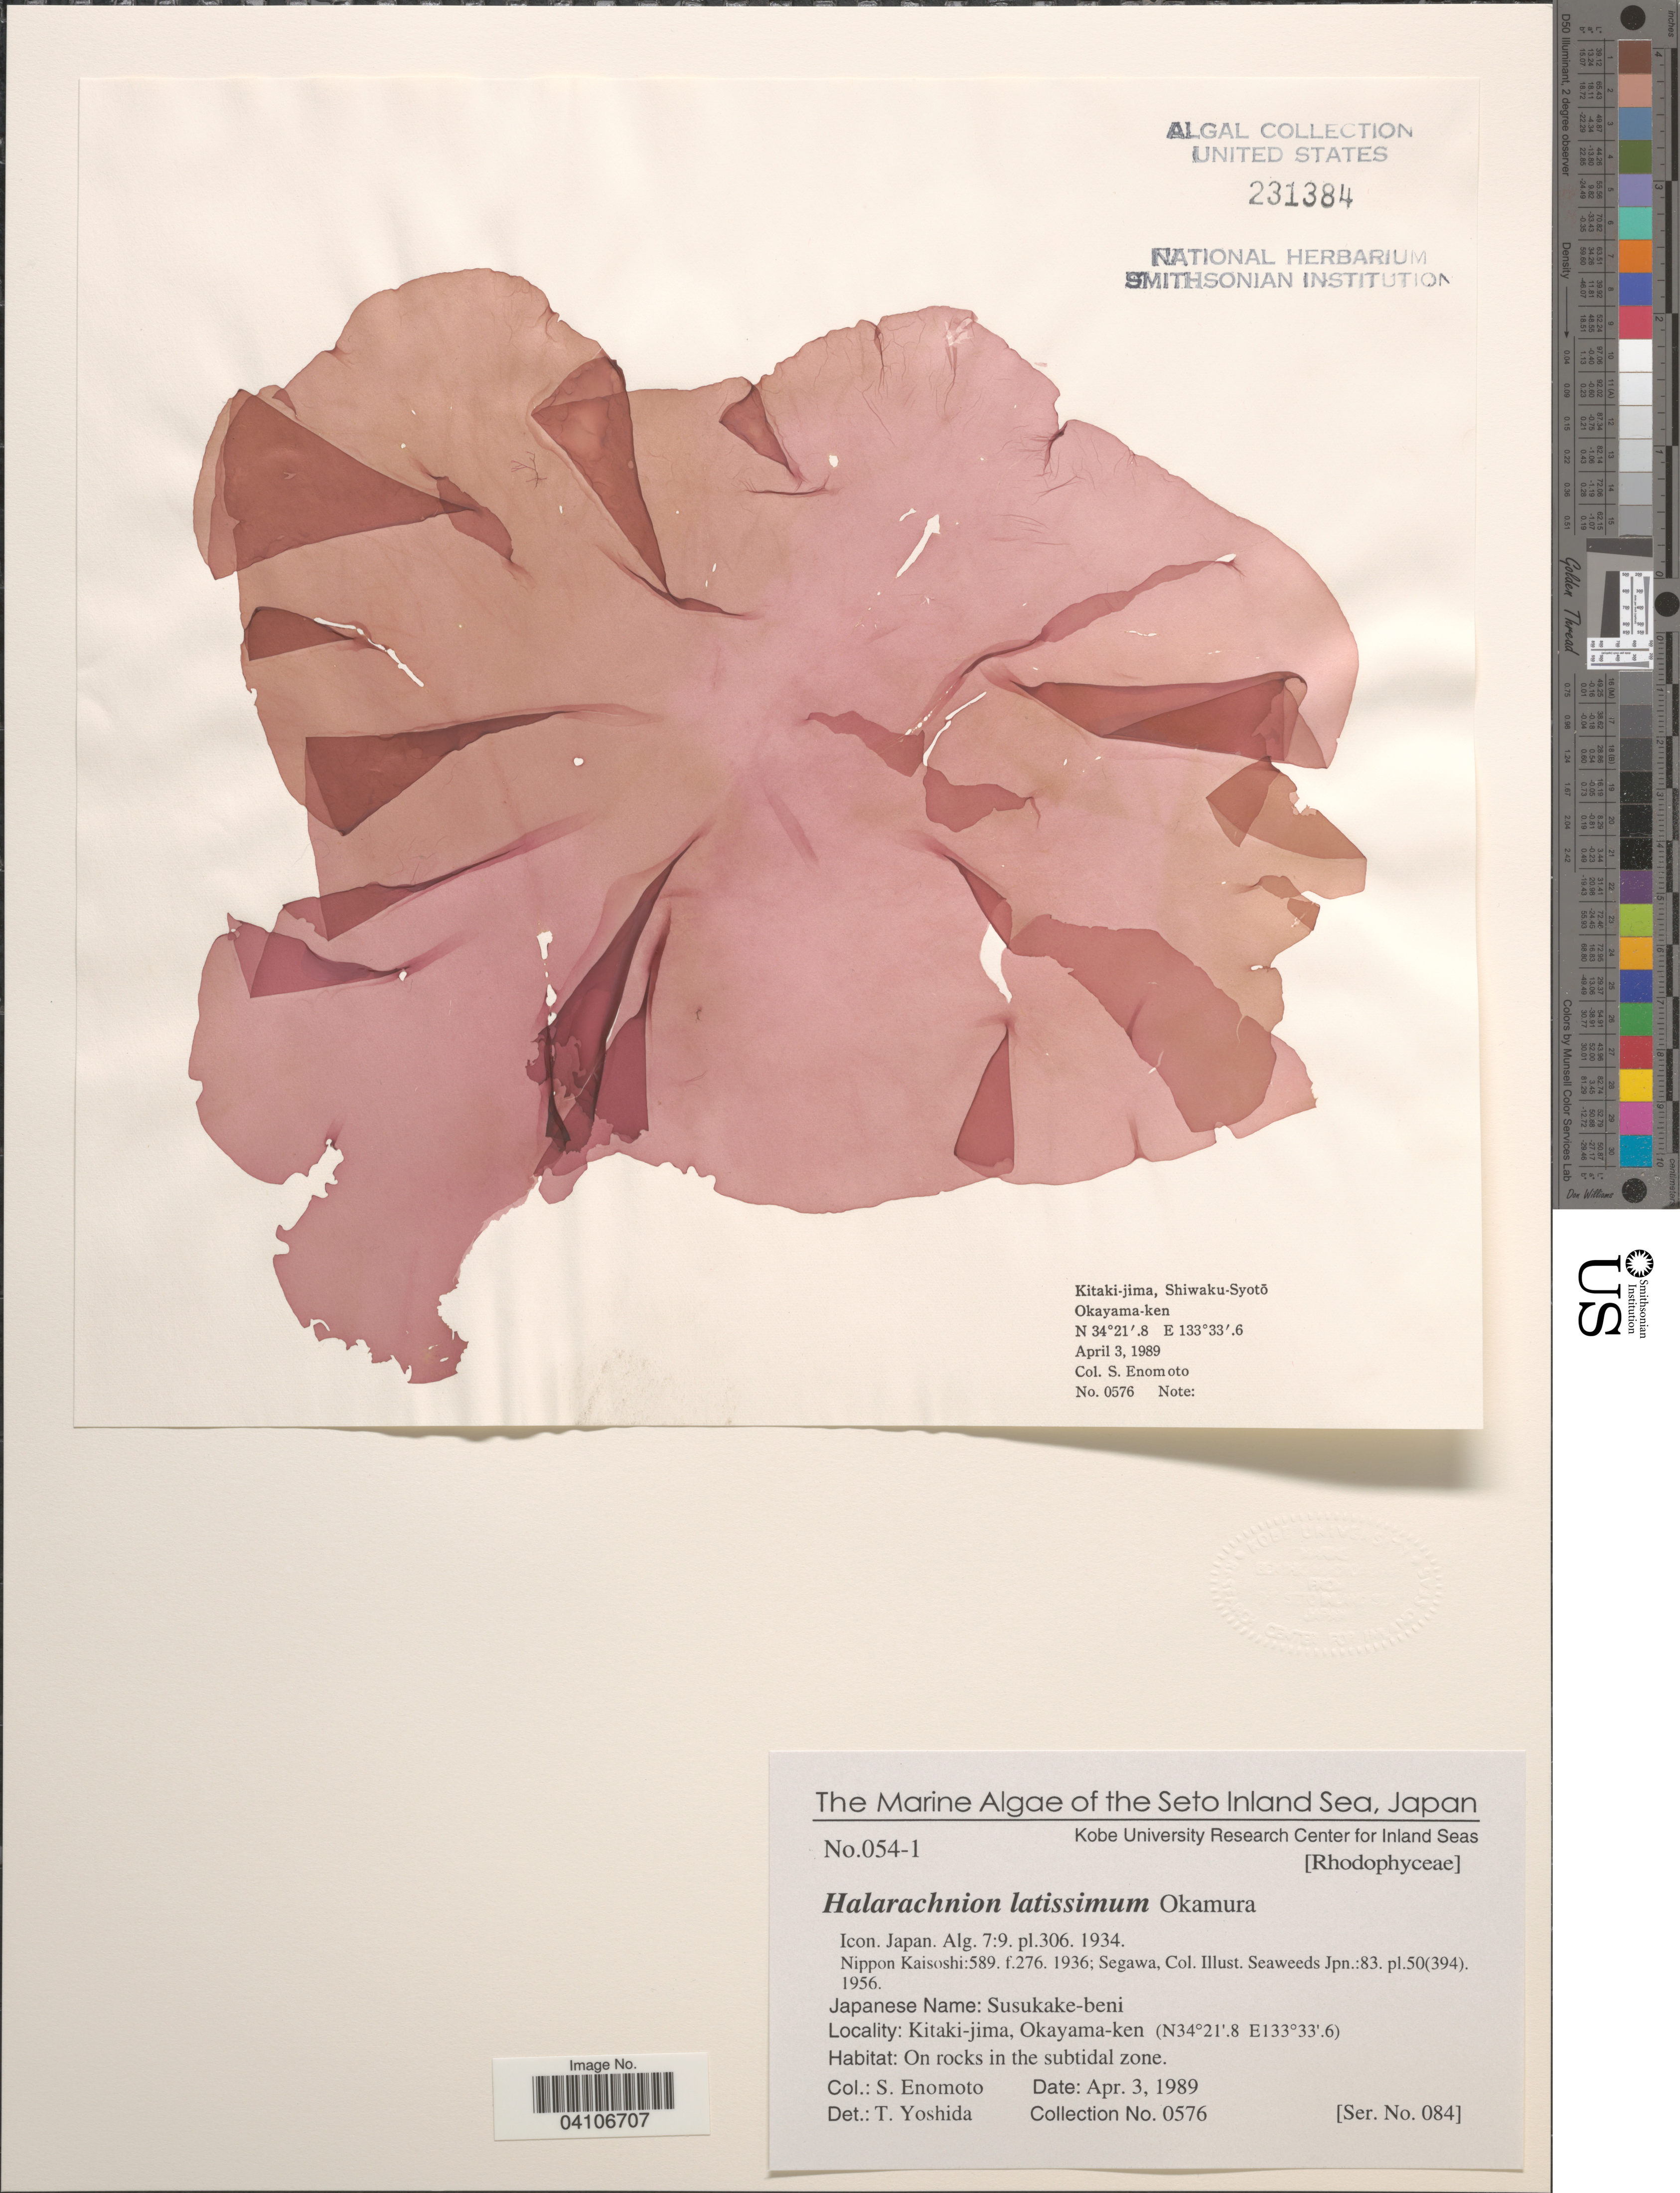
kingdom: Plantae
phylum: Rhodophyta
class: Florideophyceae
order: Gigartinales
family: Furcellariaceae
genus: Halarachnion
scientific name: Halarachnion latissimum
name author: Okamura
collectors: S. Enomoto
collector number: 0576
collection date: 1989-04-03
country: Japan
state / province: Okayama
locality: The Seto Inland Sea. Kitaki-jima, Okayama-ken.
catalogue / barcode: US 231384